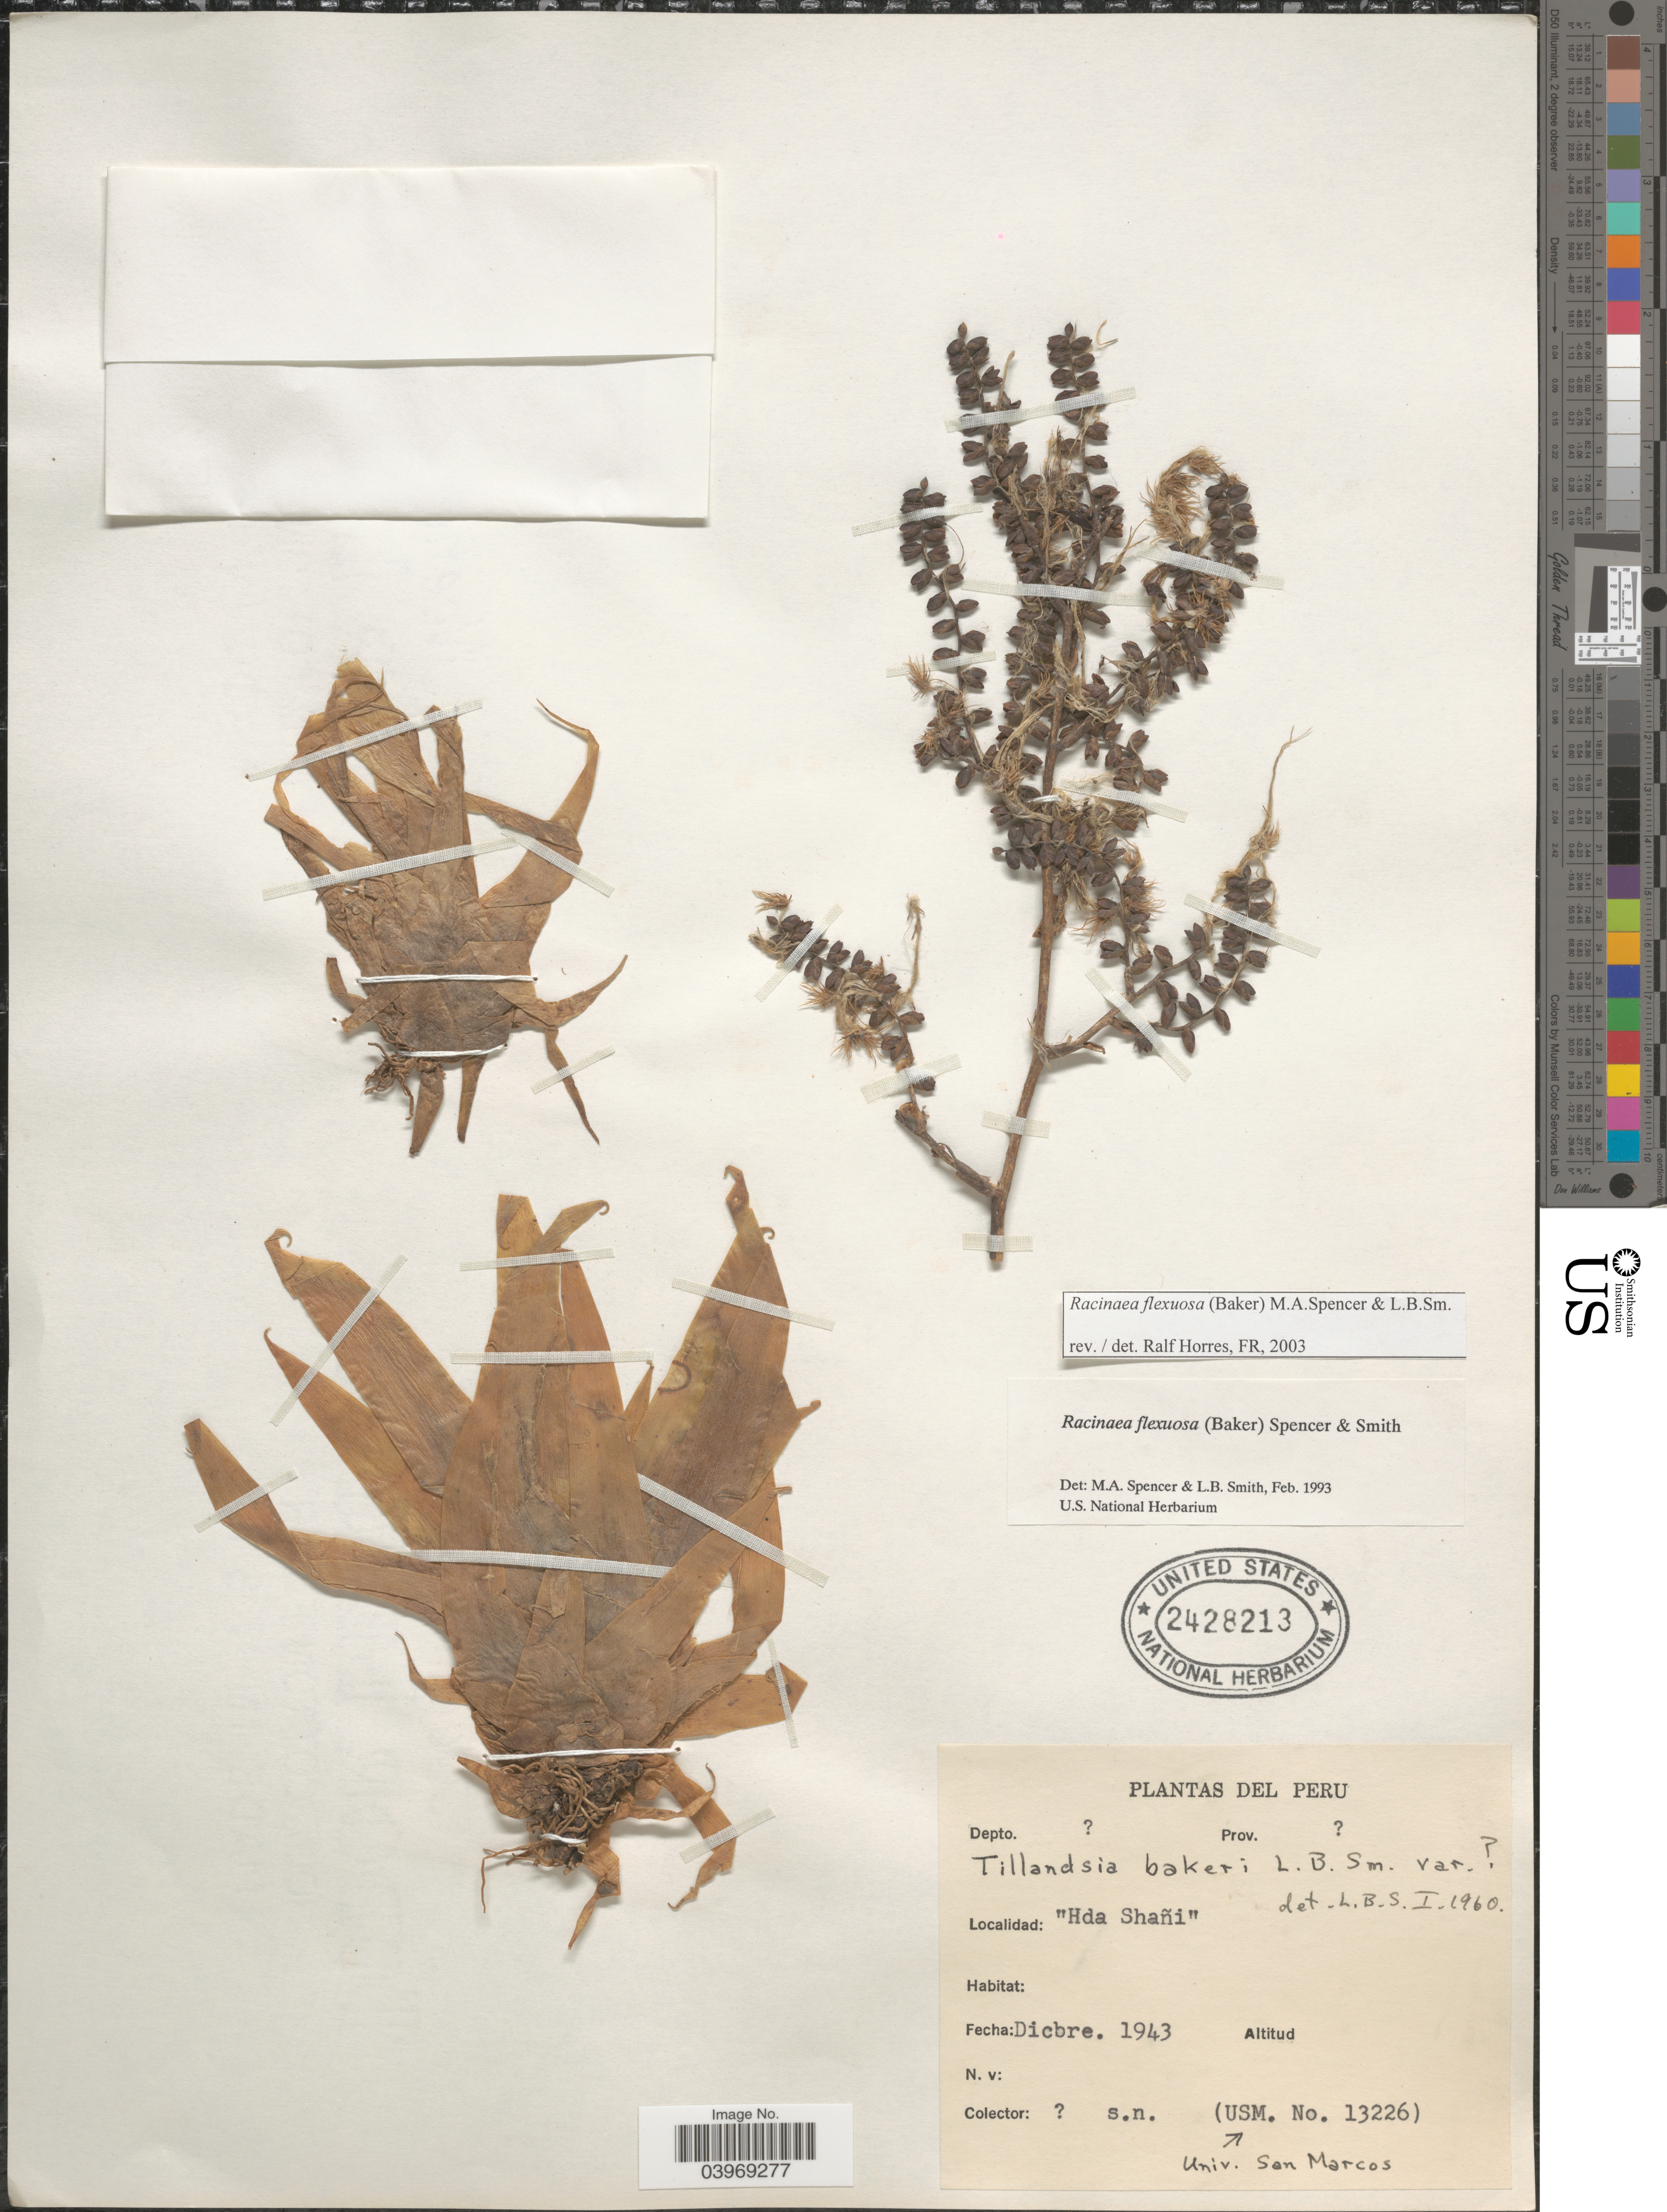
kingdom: Plantae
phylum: Tracheophyta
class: Liliopsida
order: Poales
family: Bromeliaceae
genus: Racinaea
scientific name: Racinaea flexuosa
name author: (Baker) M.A. Spencer & L.B. Sm.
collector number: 13226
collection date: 1943-12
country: Peru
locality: Hda Shañi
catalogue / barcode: US 2428213